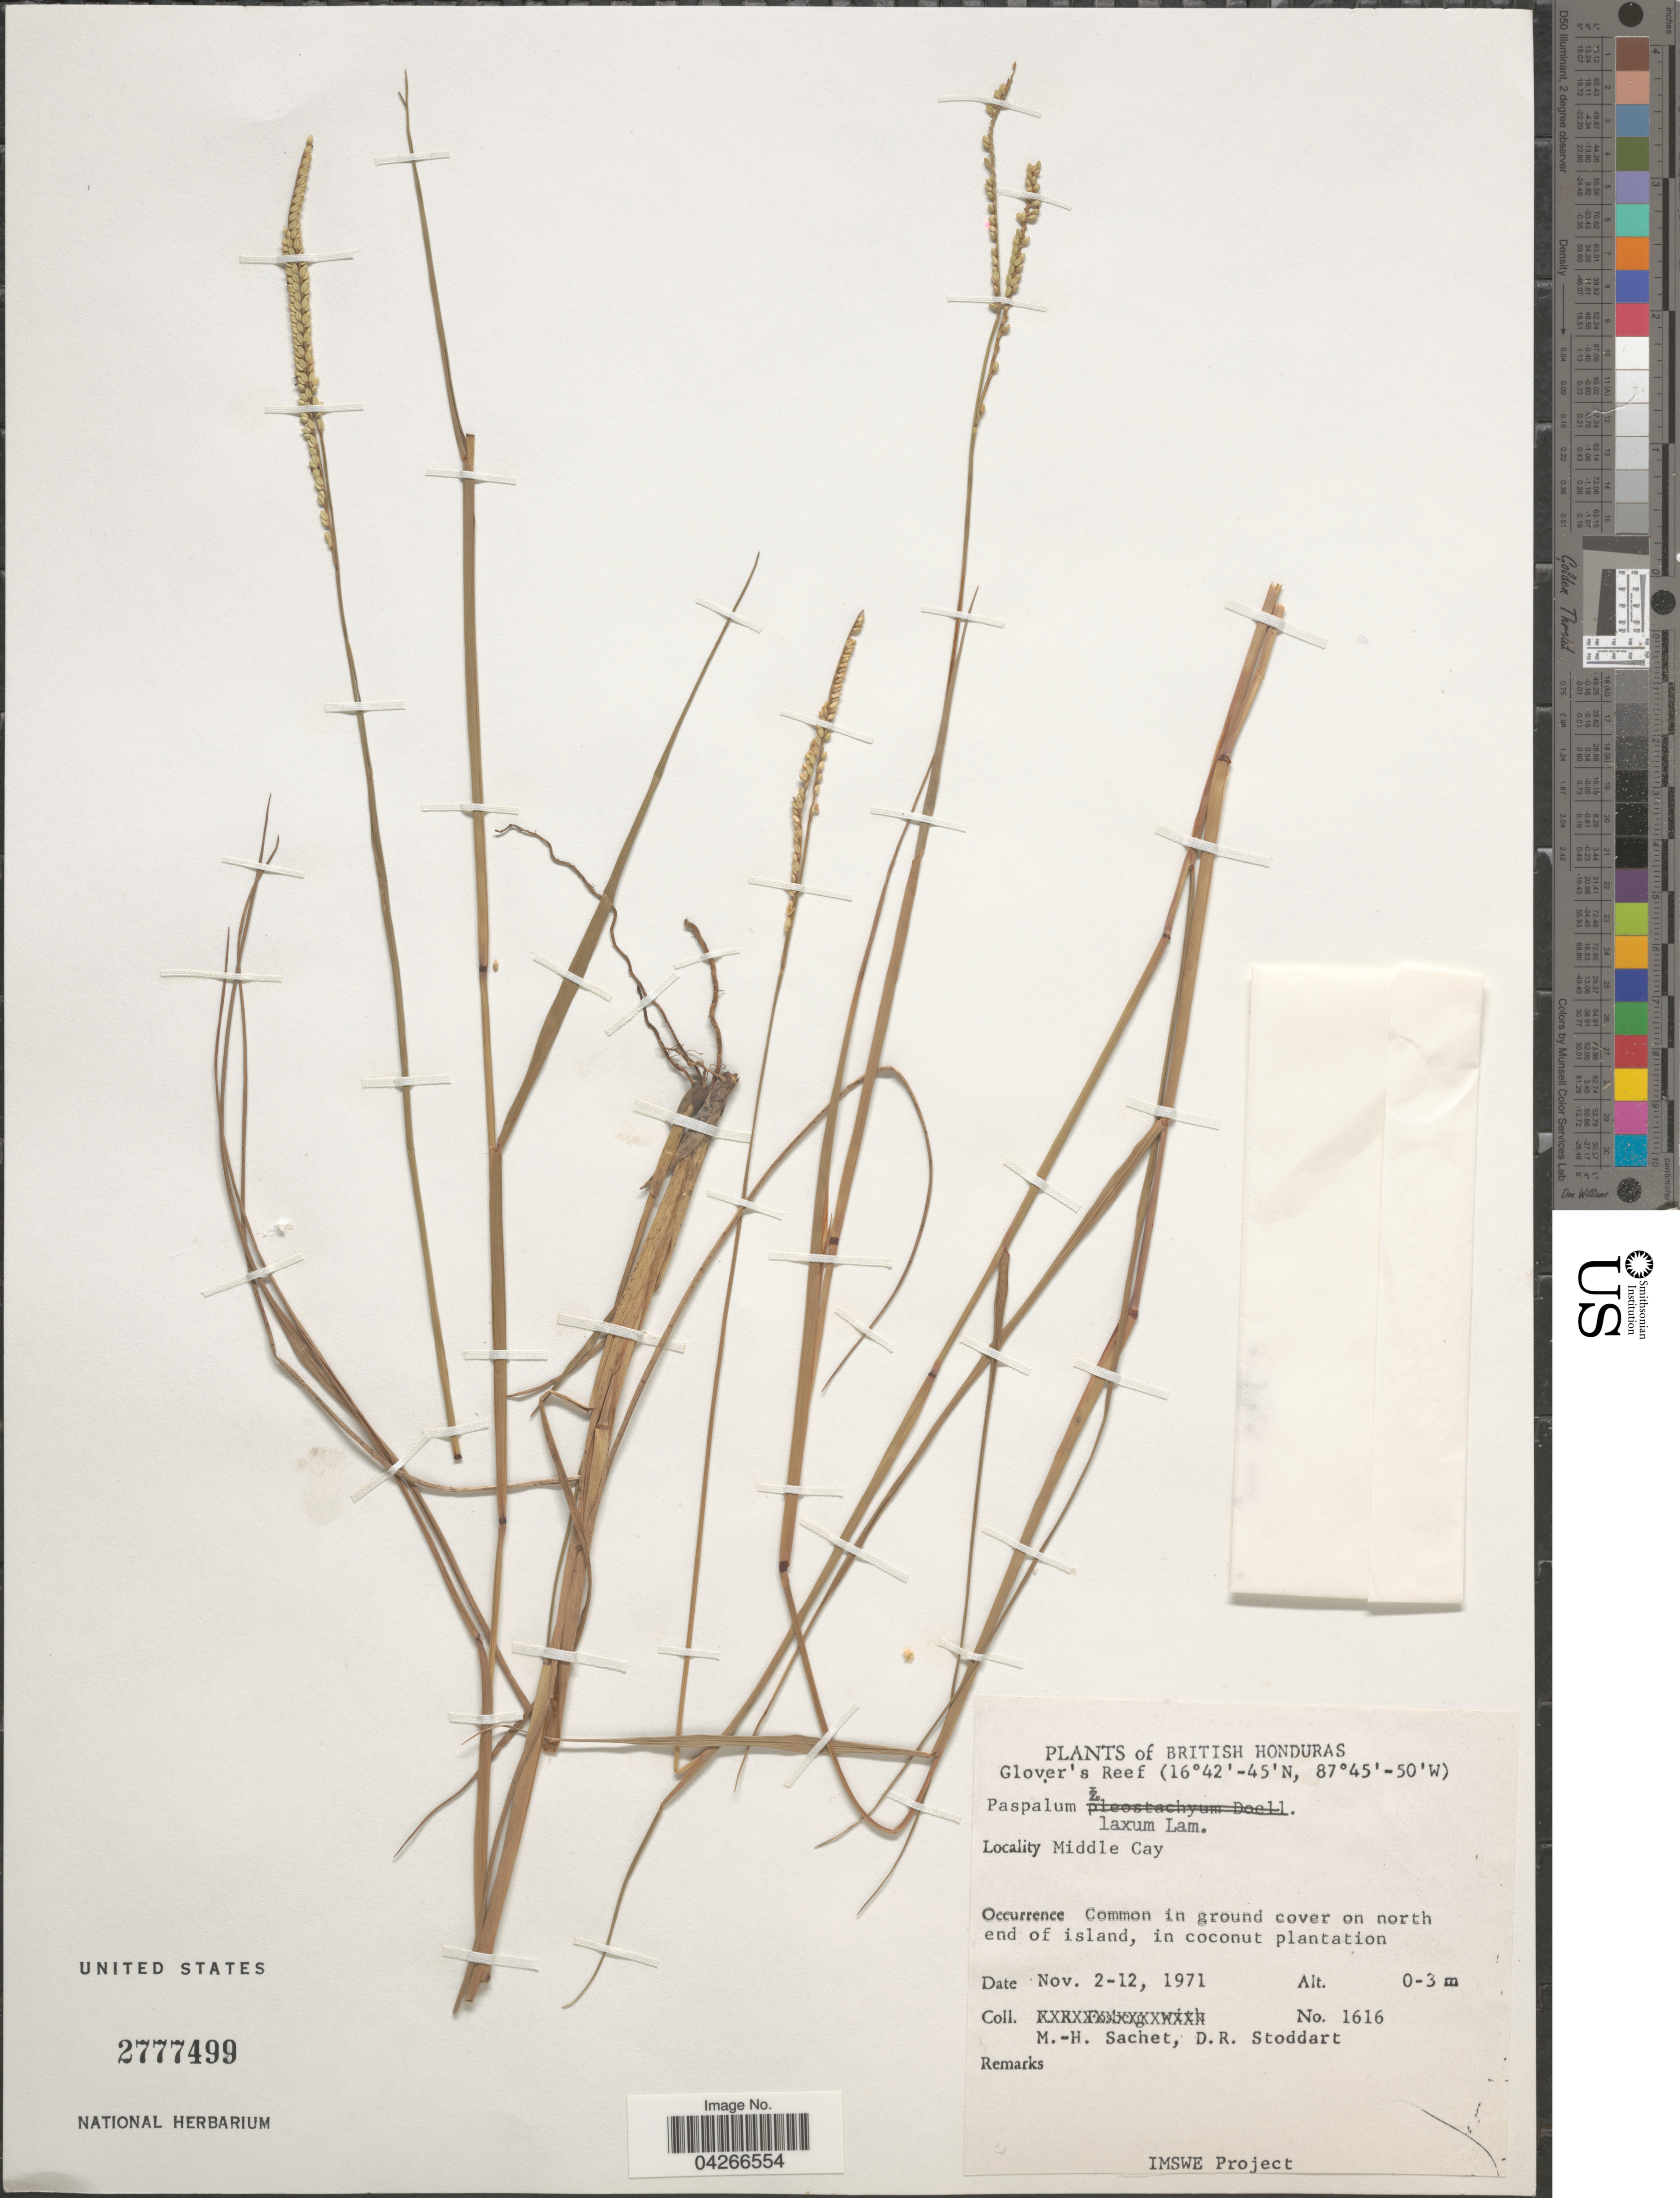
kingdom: Plantae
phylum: Tracheophyta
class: Liliopsida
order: Poales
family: Poaceae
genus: Paspalum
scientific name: Paspalum laxum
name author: Lam.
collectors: M.-H. Sachet & D. R. Stoddart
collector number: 1616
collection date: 1971-11-02/1971-11-12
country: Belize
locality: British Honduras. Glover's Reef. Middle Cay. Common in ground cover on north end of island, in coconut plantation.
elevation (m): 0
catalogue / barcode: US 2777499